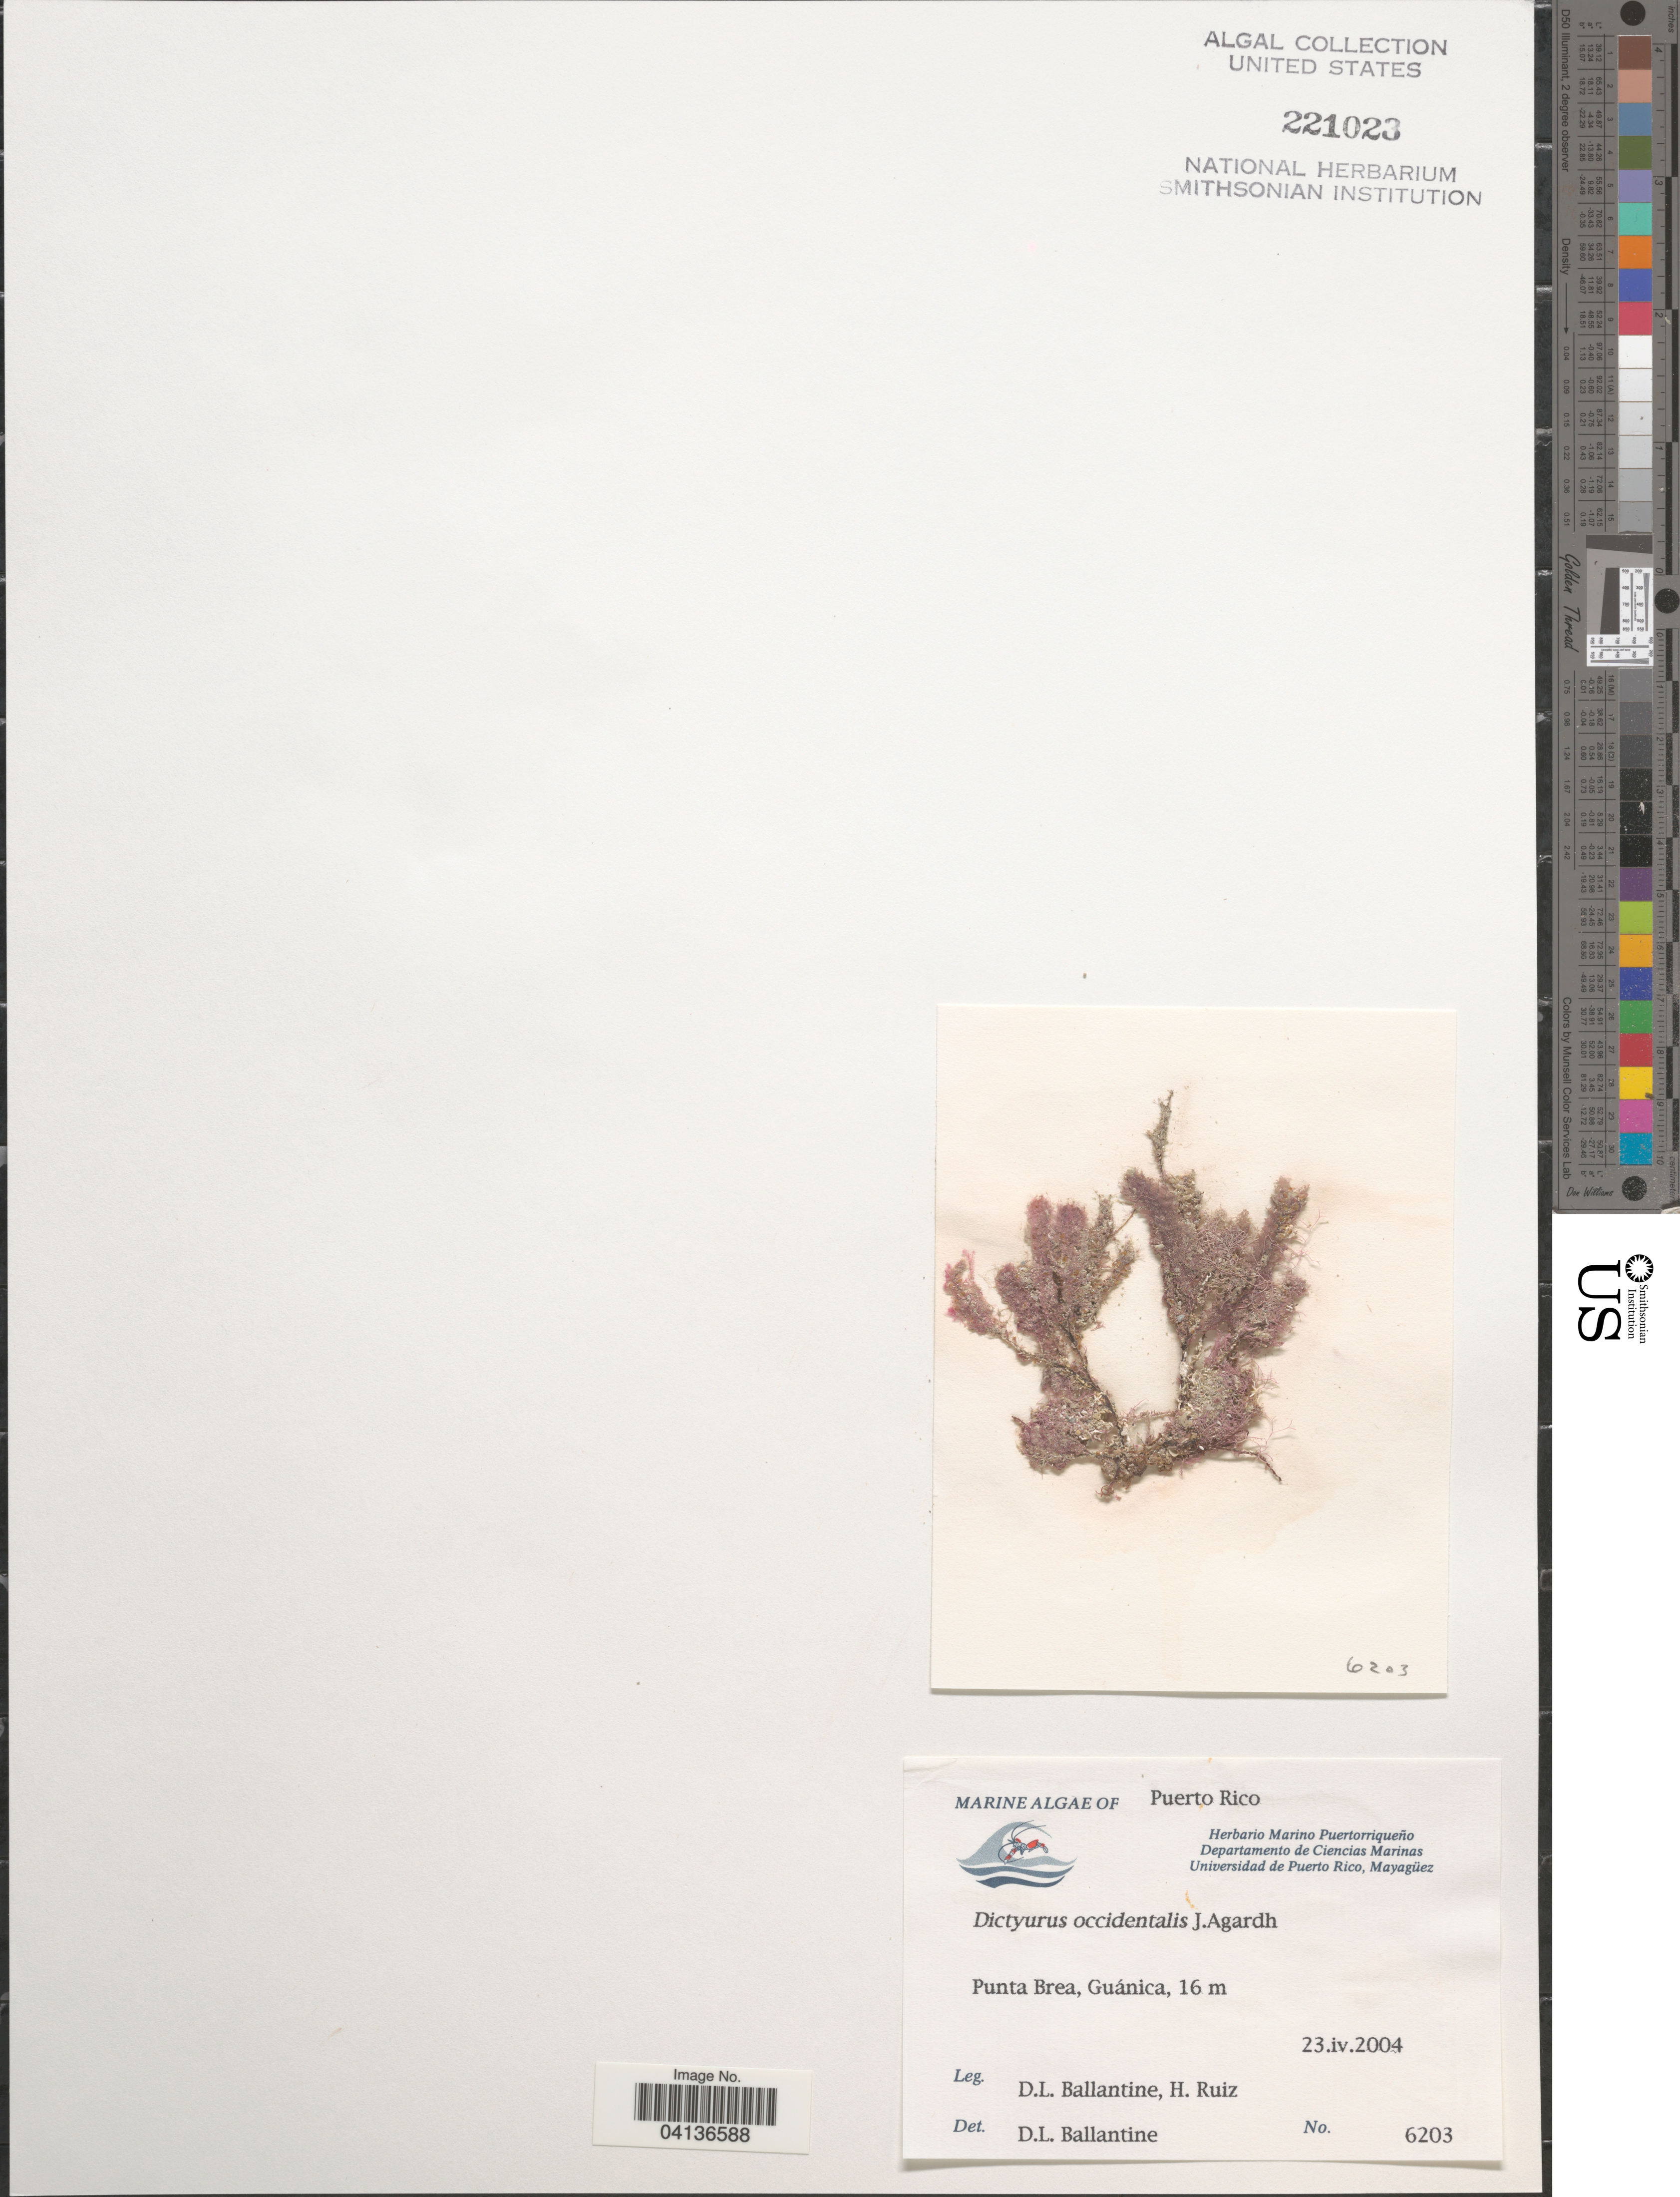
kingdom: Plantae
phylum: Rhodophyta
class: Florideophyceae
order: Ceramiales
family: Dasyaceae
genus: Dictyurus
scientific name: Dictyurus occidentalis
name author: J. Agardh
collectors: D.L. Ballantine & H. Ruiz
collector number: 6203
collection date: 2004-04-23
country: Puerto Rico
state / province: Guánica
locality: Punta Brea.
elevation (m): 16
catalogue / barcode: US 221023